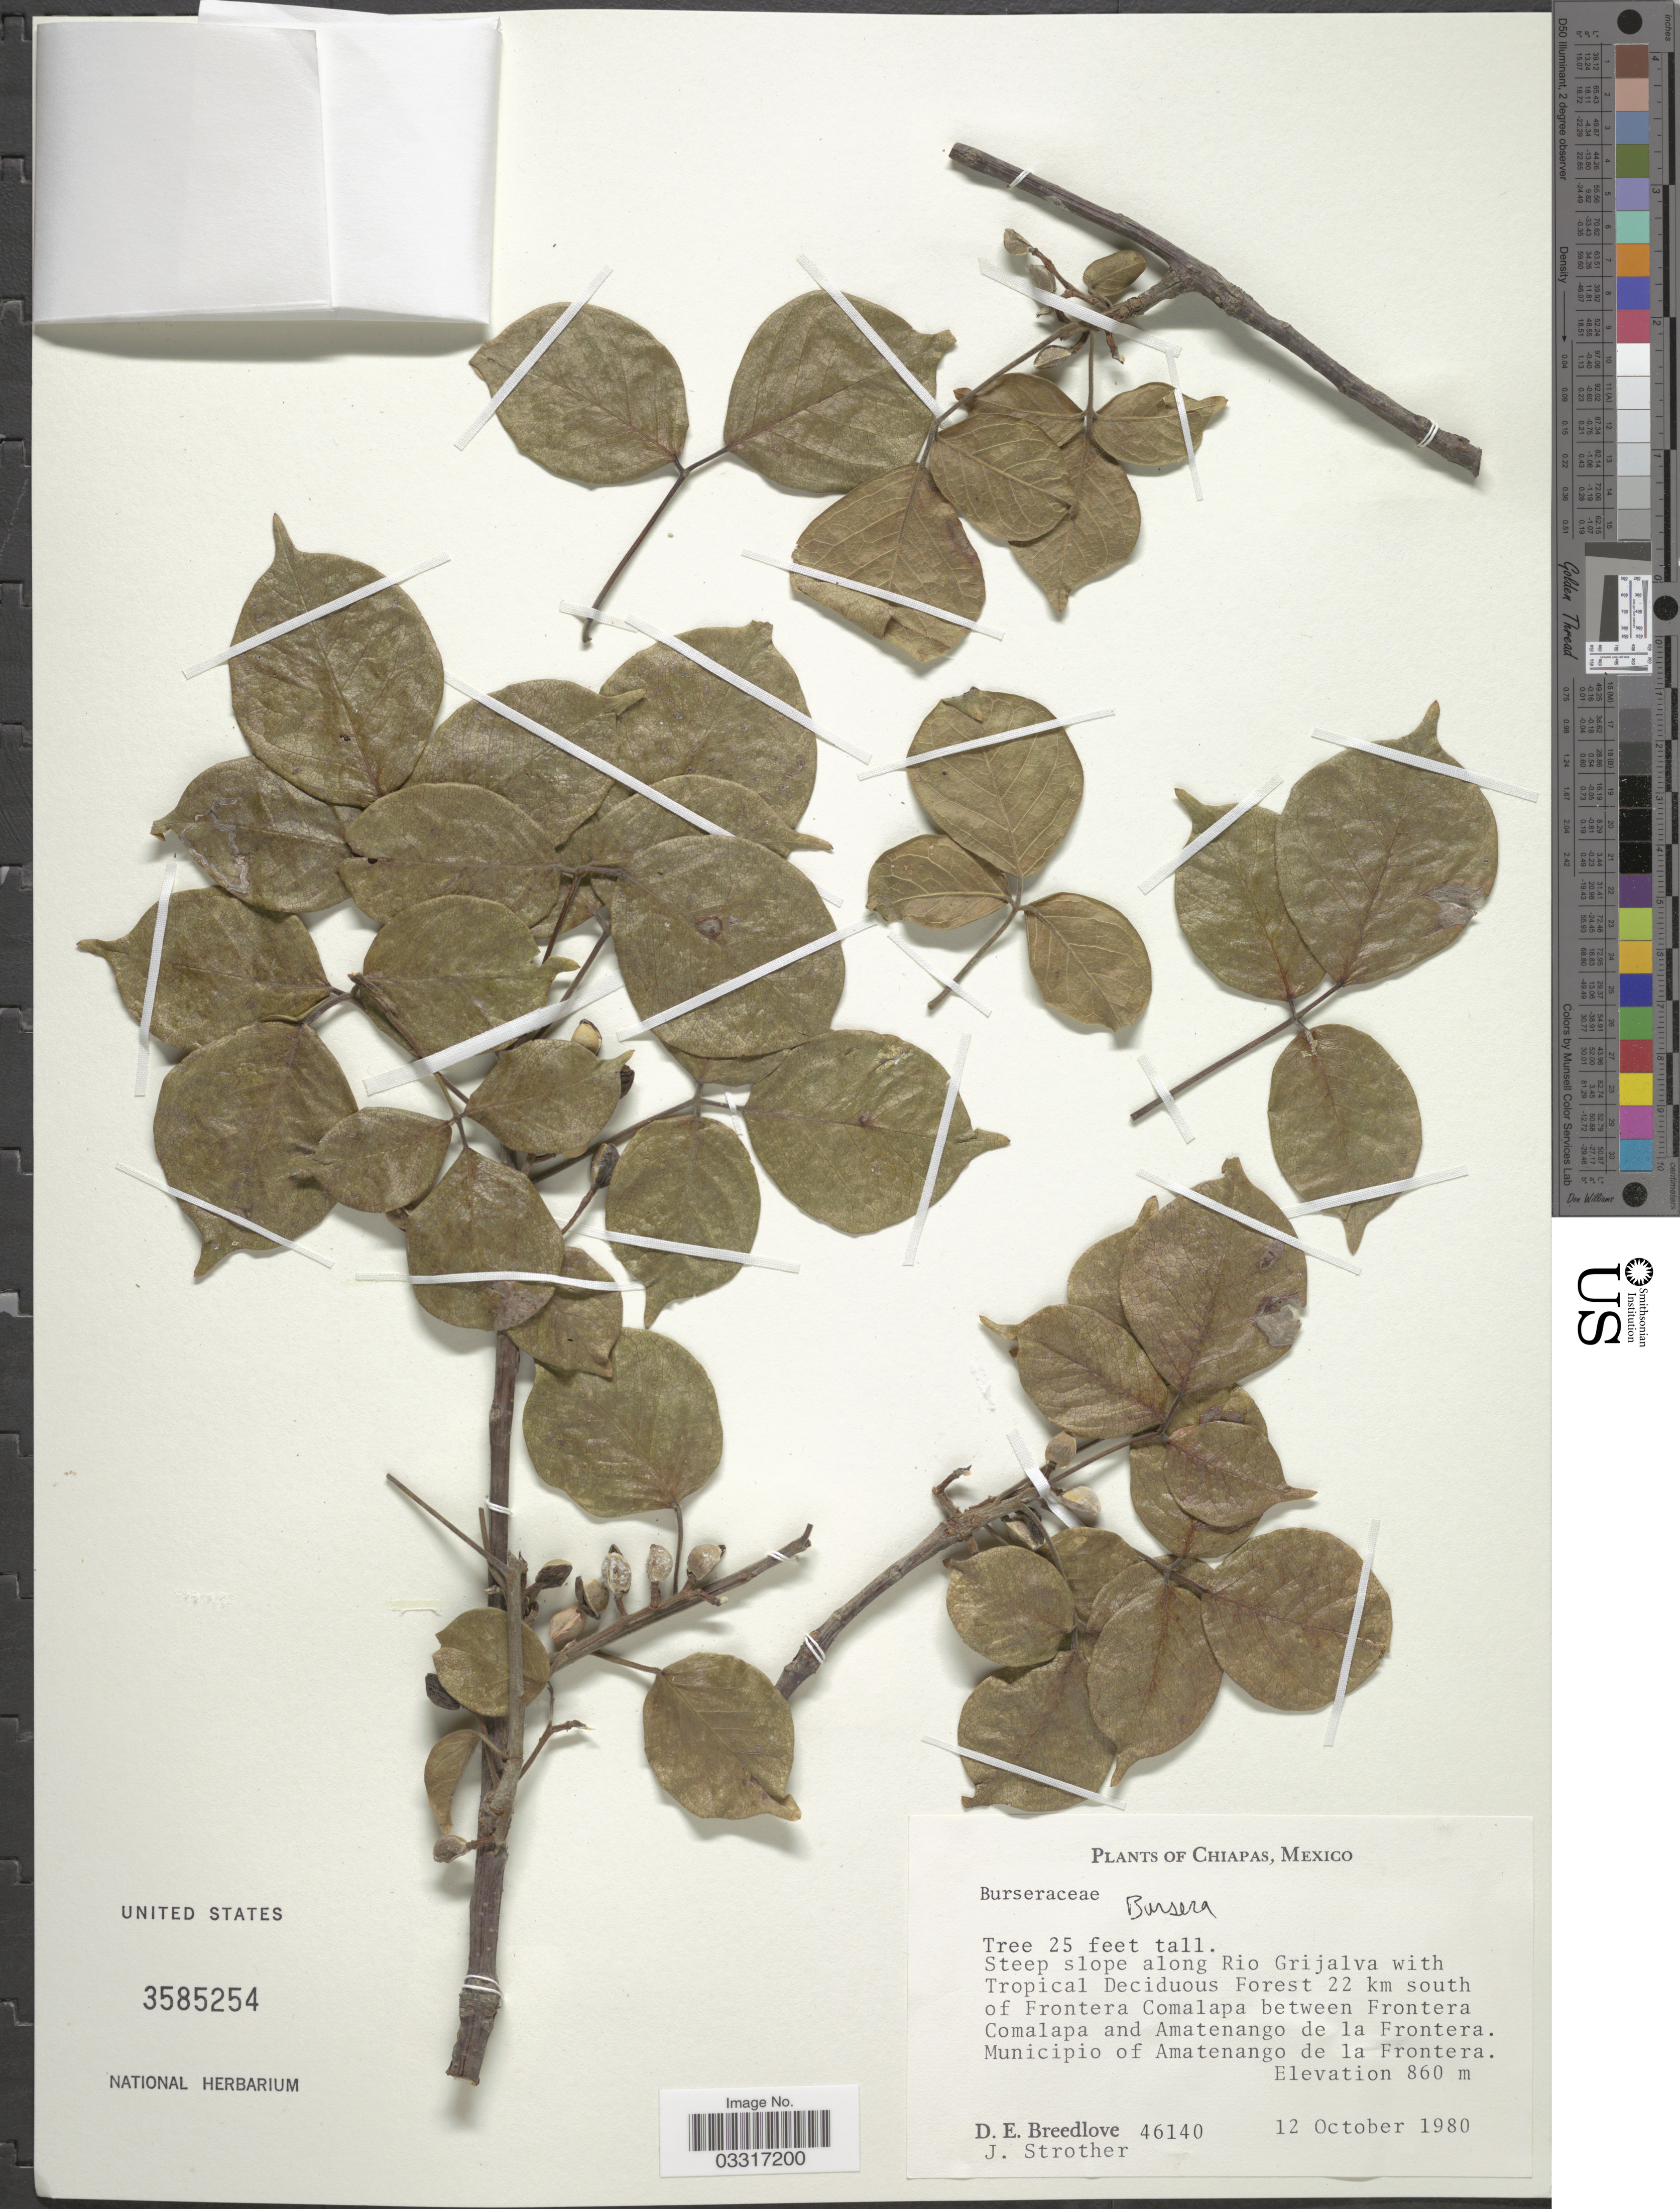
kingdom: Plantae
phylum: Tracheophyta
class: Magnoliopsida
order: Sapindales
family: Burseraceae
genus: Bursera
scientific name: Bursera sp.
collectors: D. E. Breedlove & J. Strother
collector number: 46140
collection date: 1980-10-12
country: Mexico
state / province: Chiapas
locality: Steep slope along Rio Grijalva with Tropical Deciduous Forest 22 km south of Frontera Comalapa between Frontera Comalapa and Amatenango de la Frontera. Municipio of Amatenango de la Frontera.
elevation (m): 860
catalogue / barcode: US 3585254